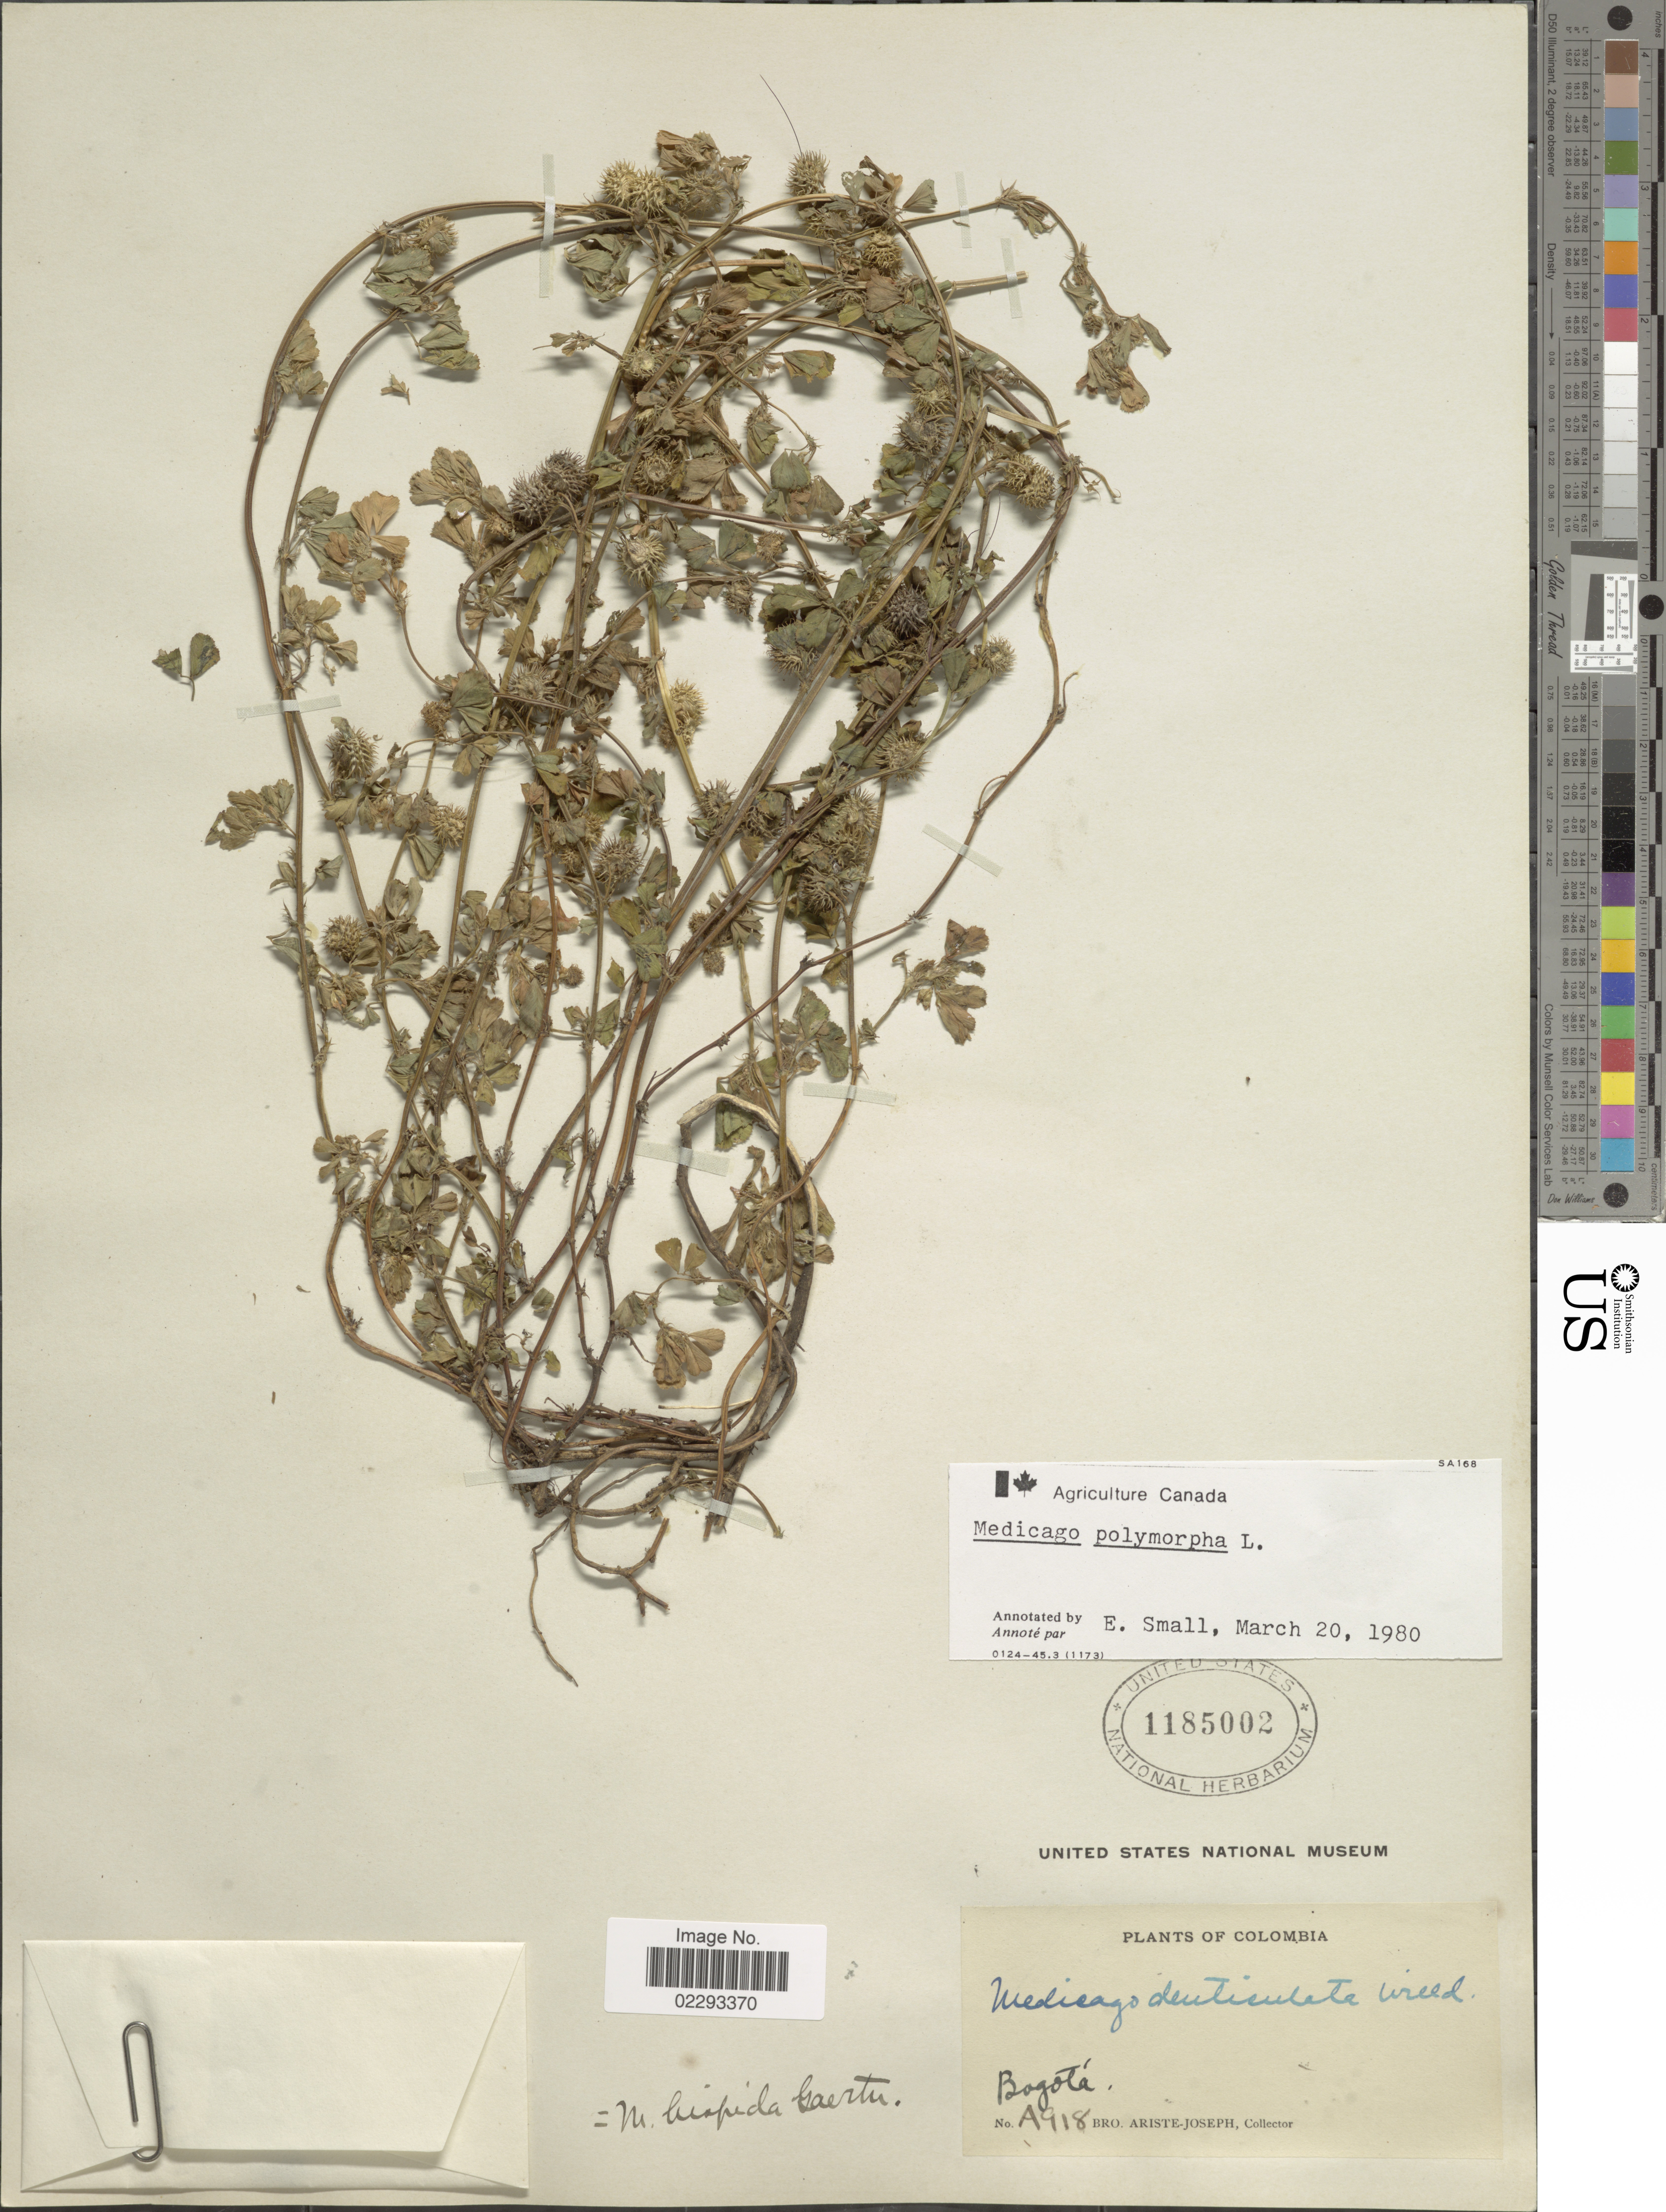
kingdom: Plantae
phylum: Tracheophyta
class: Magnoliopsida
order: Fabales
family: Fabaceae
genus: Medicago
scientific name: Medicago polymorpha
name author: L.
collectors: Bro. Ariste-Joseph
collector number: A918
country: Colombia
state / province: Bogota D.C.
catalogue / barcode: US 1185002